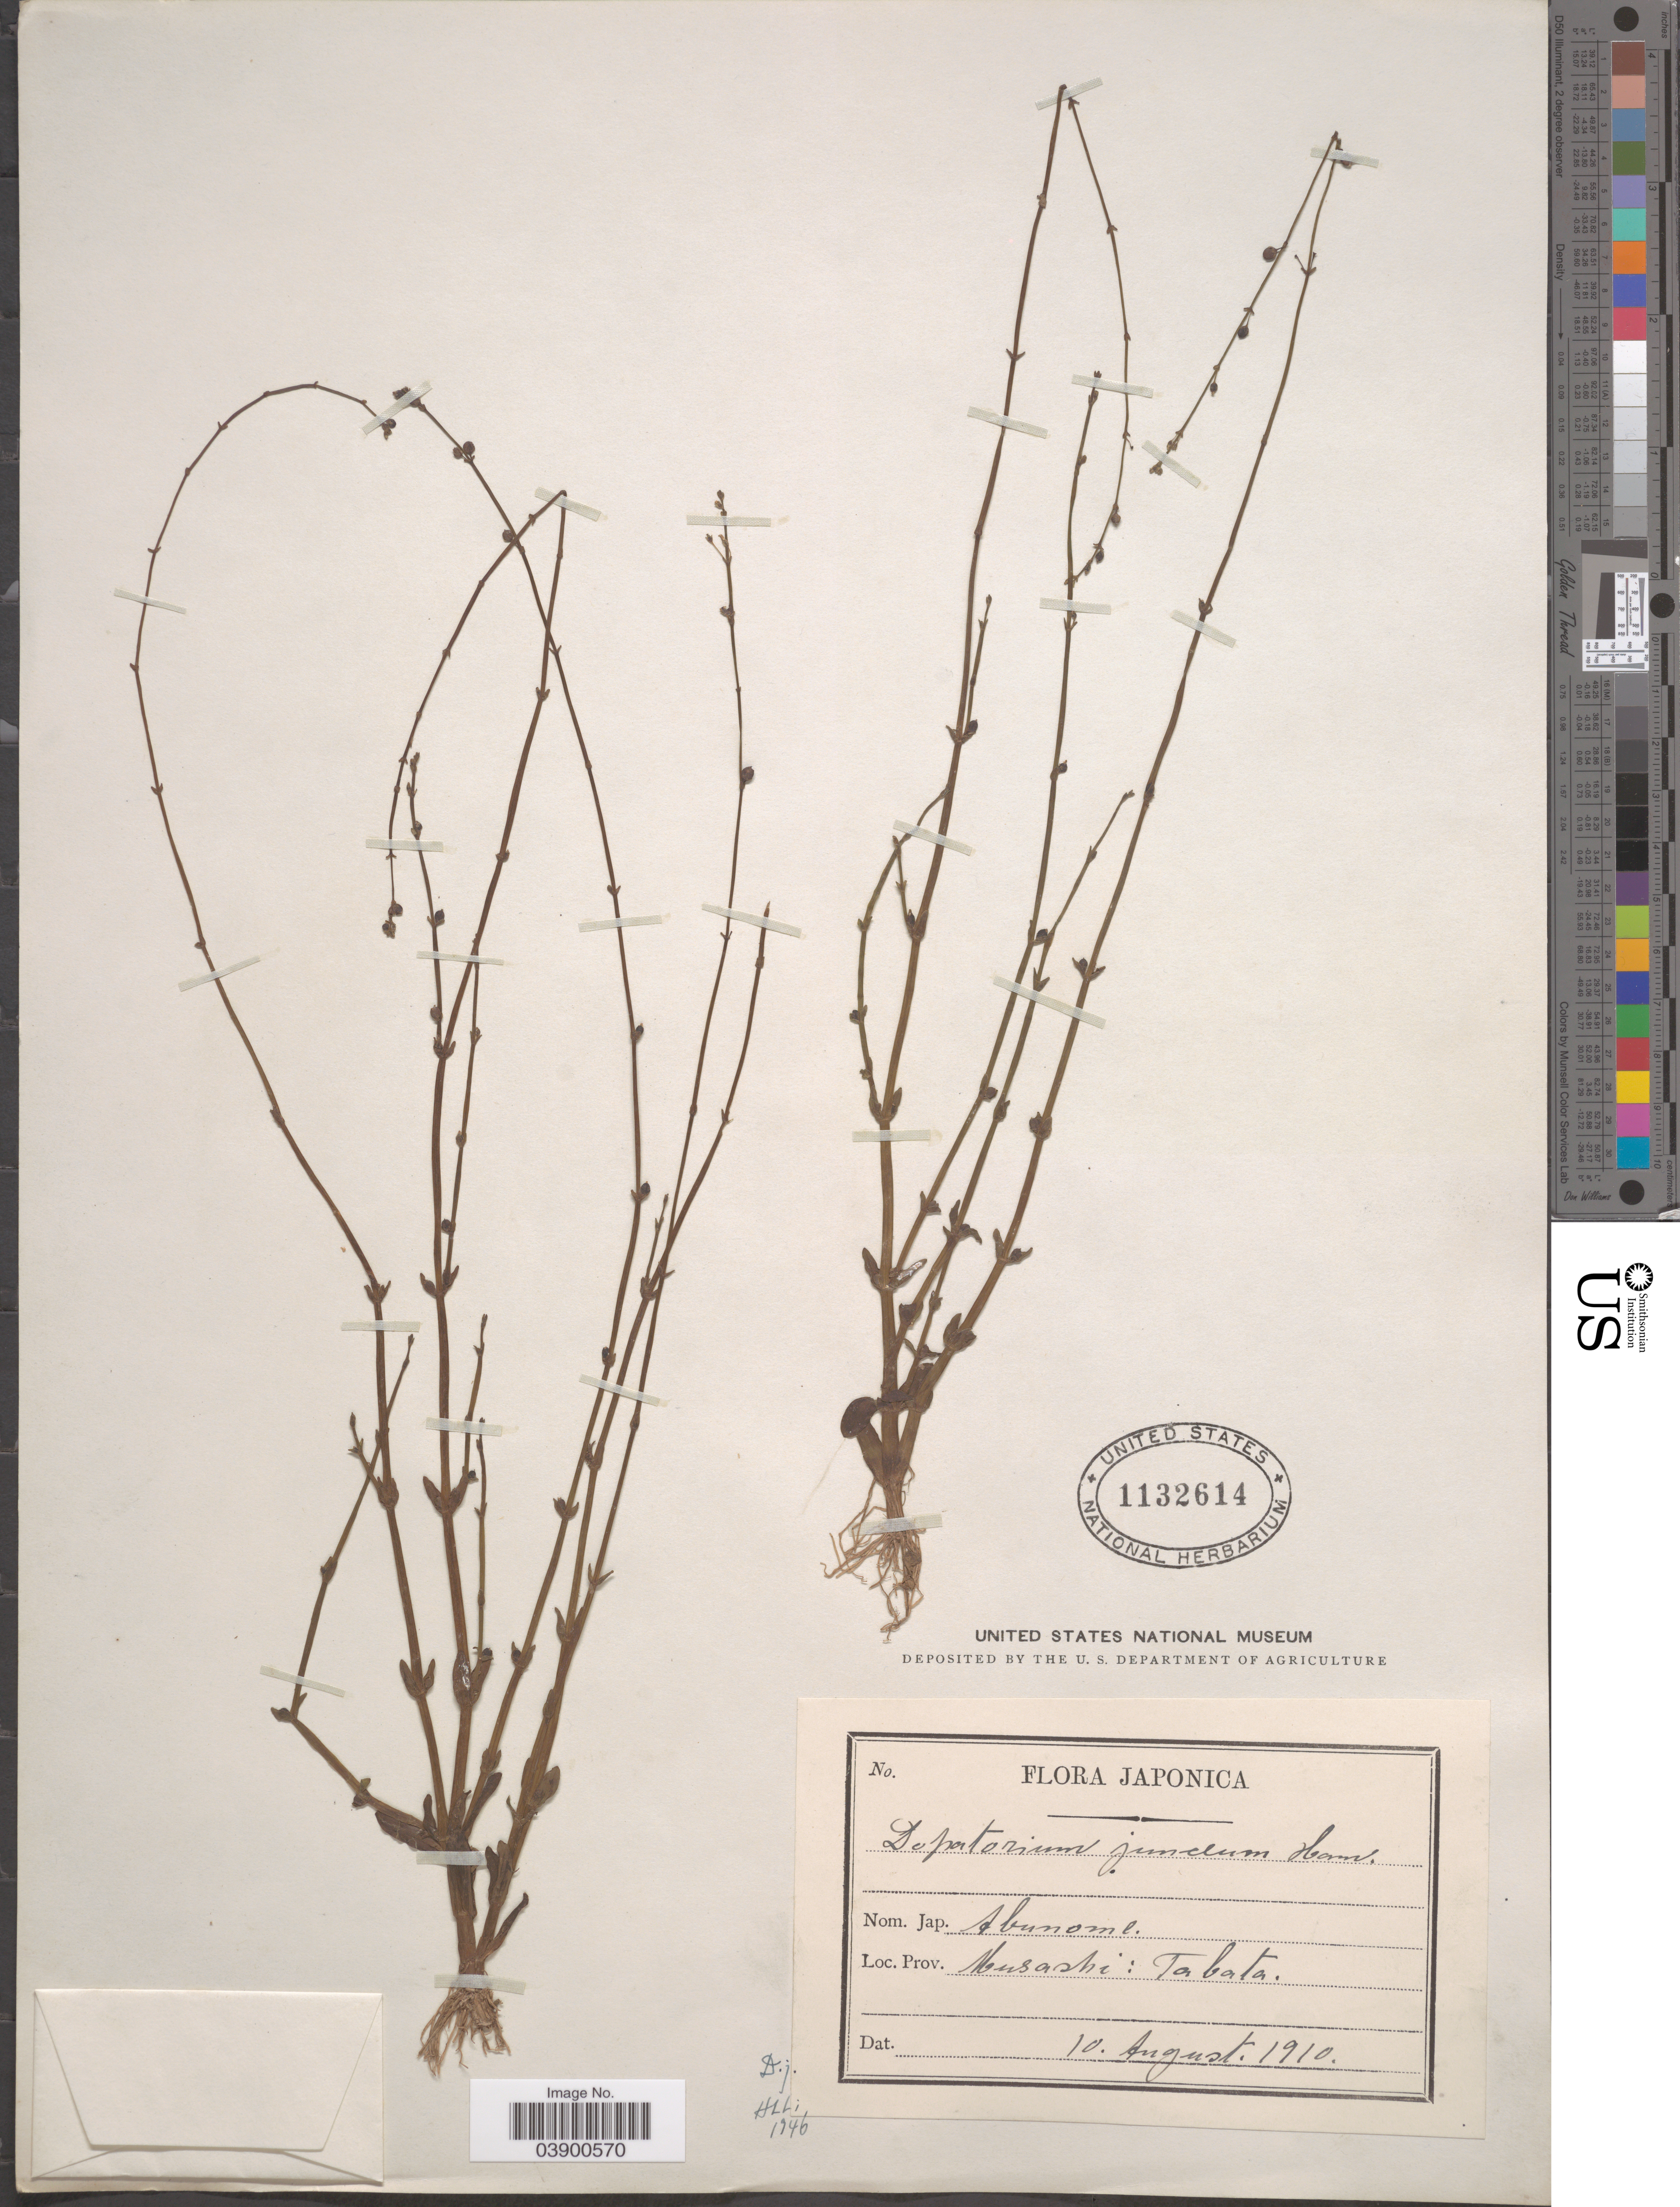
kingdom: Plantae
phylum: Tracheophyta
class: Magnoliopsida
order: Lamiales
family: Plantaginaceae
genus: Dopatrium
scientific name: Dopatrium junceum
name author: (Roxb.) Buch.-Ham. ex Benth.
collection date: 1910-08-10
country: Japan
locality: Musashi: Tabata.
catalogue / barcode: US 1132614